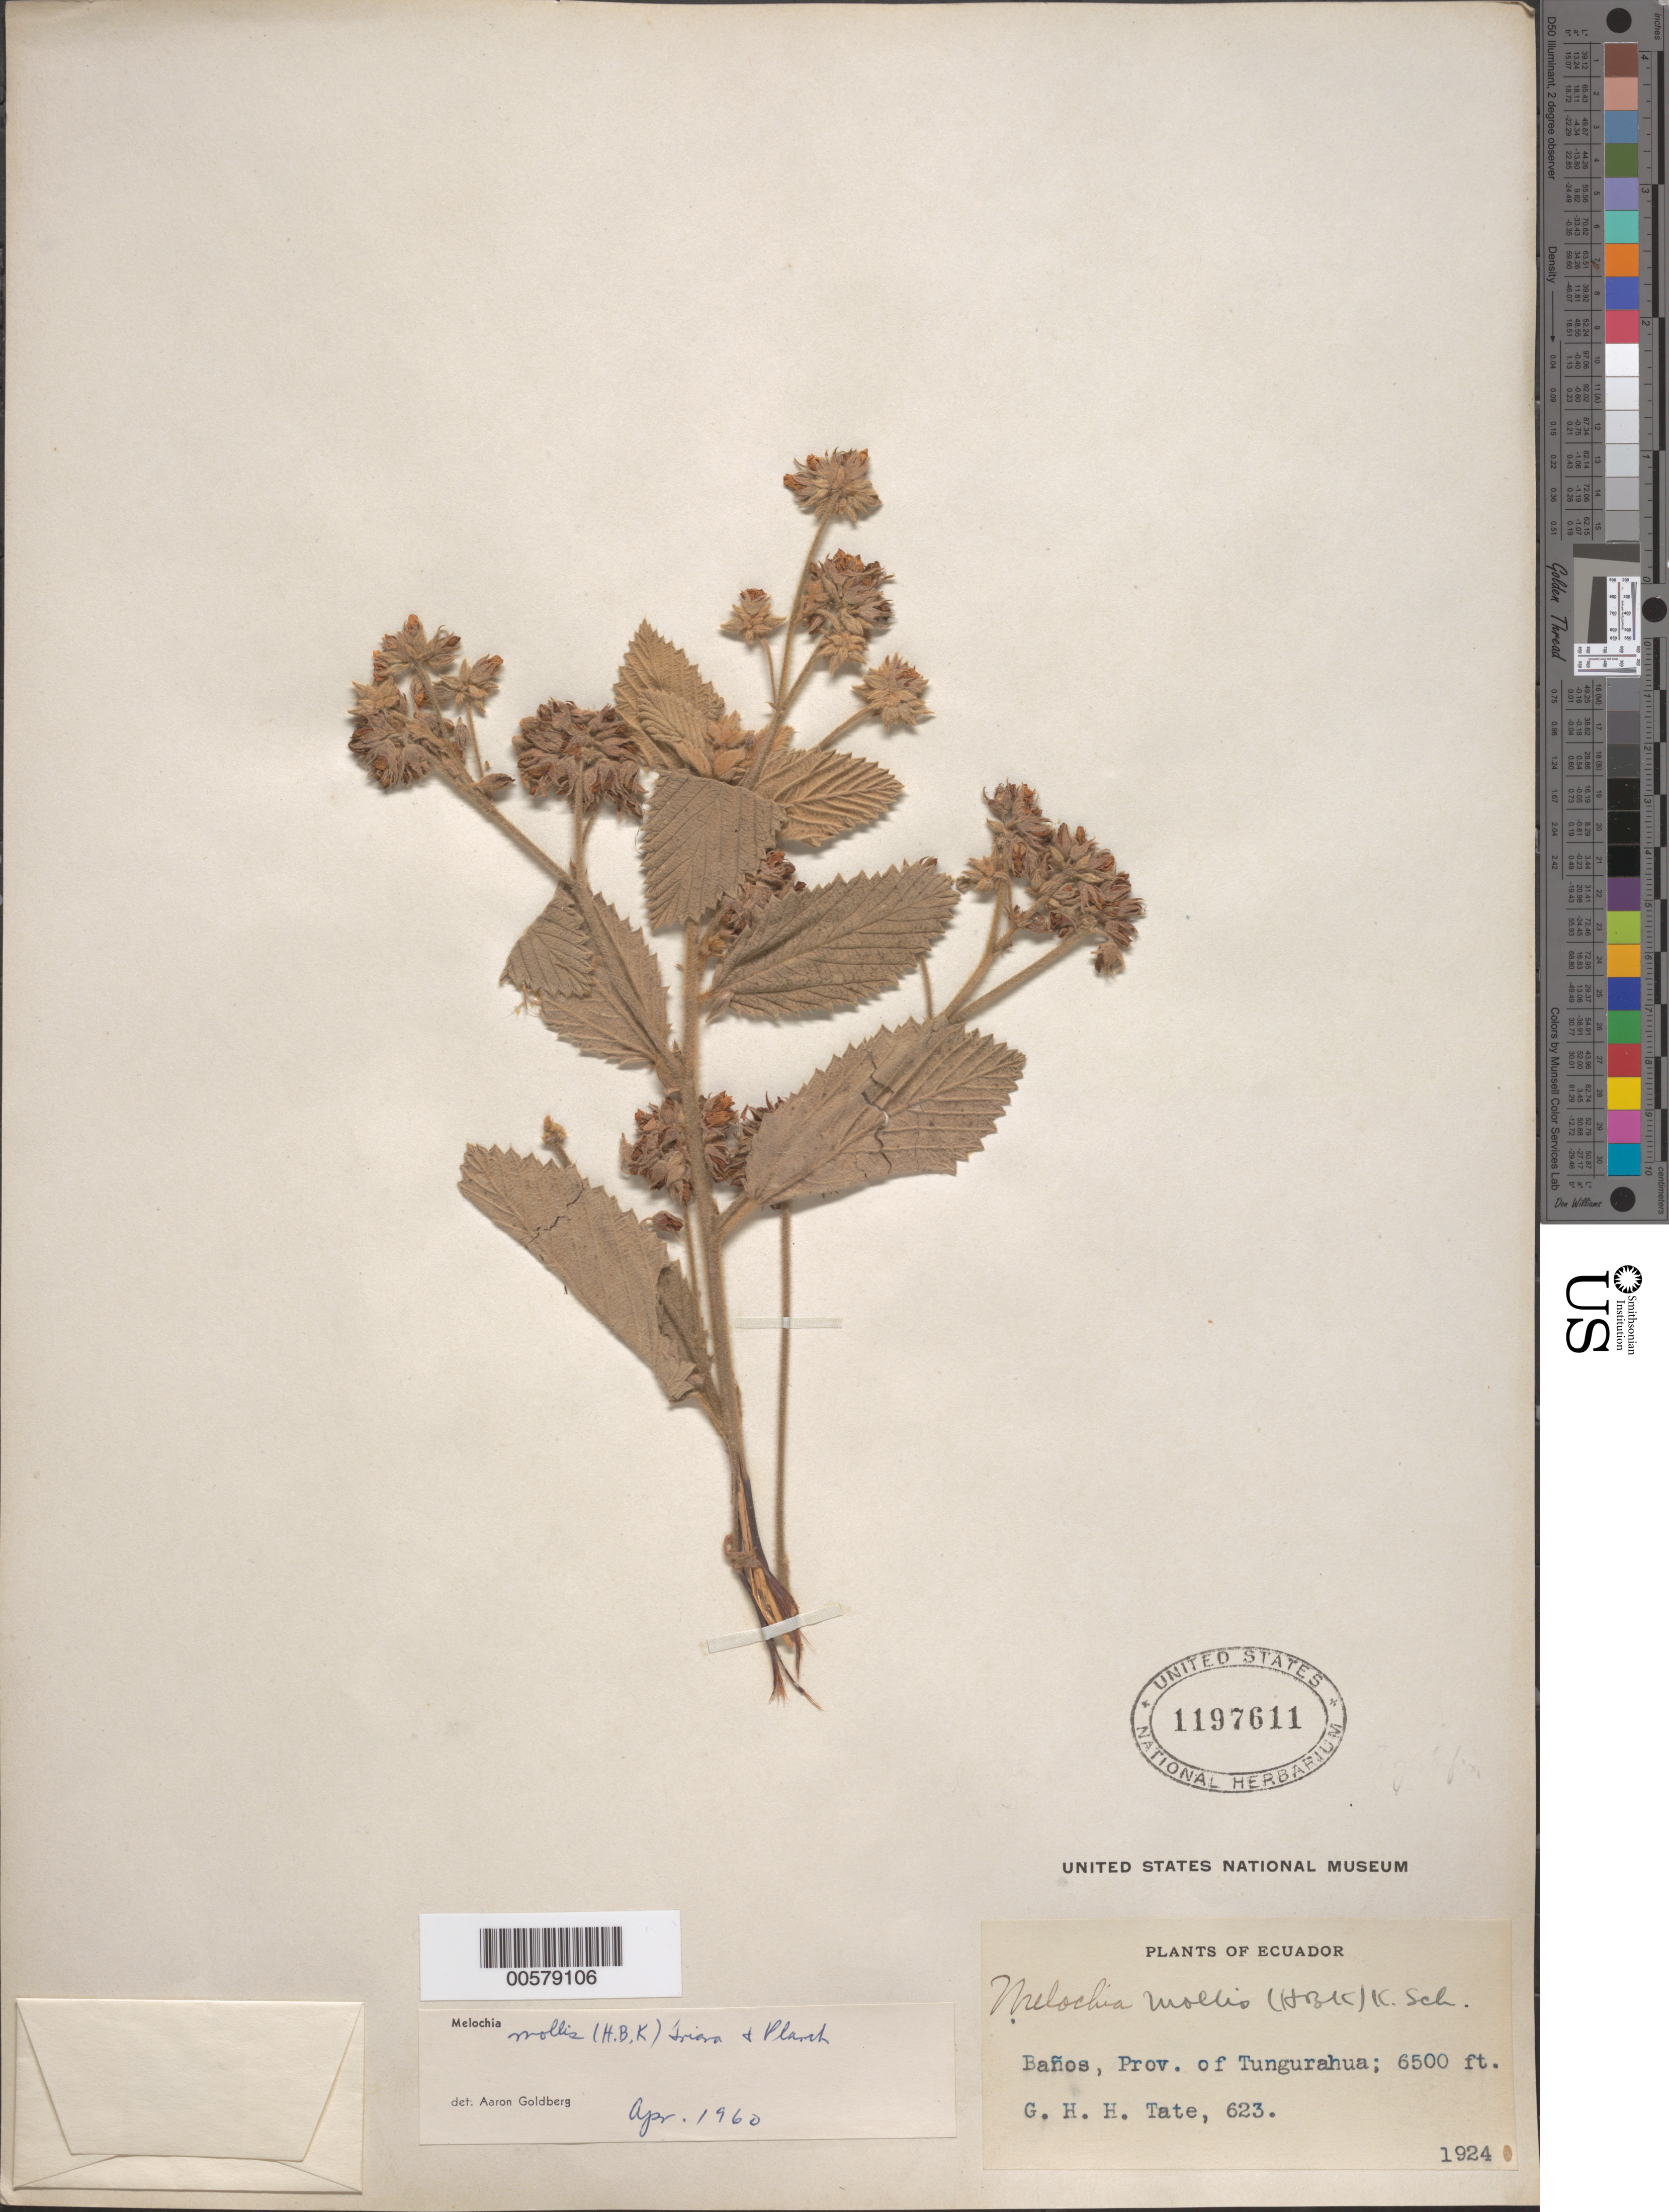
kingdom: Plantae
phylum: Tracheophyta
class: Magnoliopsida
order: Malvales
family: Malvaceae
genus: Melochia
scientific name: Melochia mollis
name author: (Kunth) Triana & Planch.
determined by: Goldberg, Aaron, (US), NMNH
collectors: G. H. H.Tate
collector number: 623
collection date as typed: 1924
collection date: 1924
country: Ecuador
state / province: Tungurahua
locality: Baños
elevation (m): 1981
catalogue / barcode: US 1197611